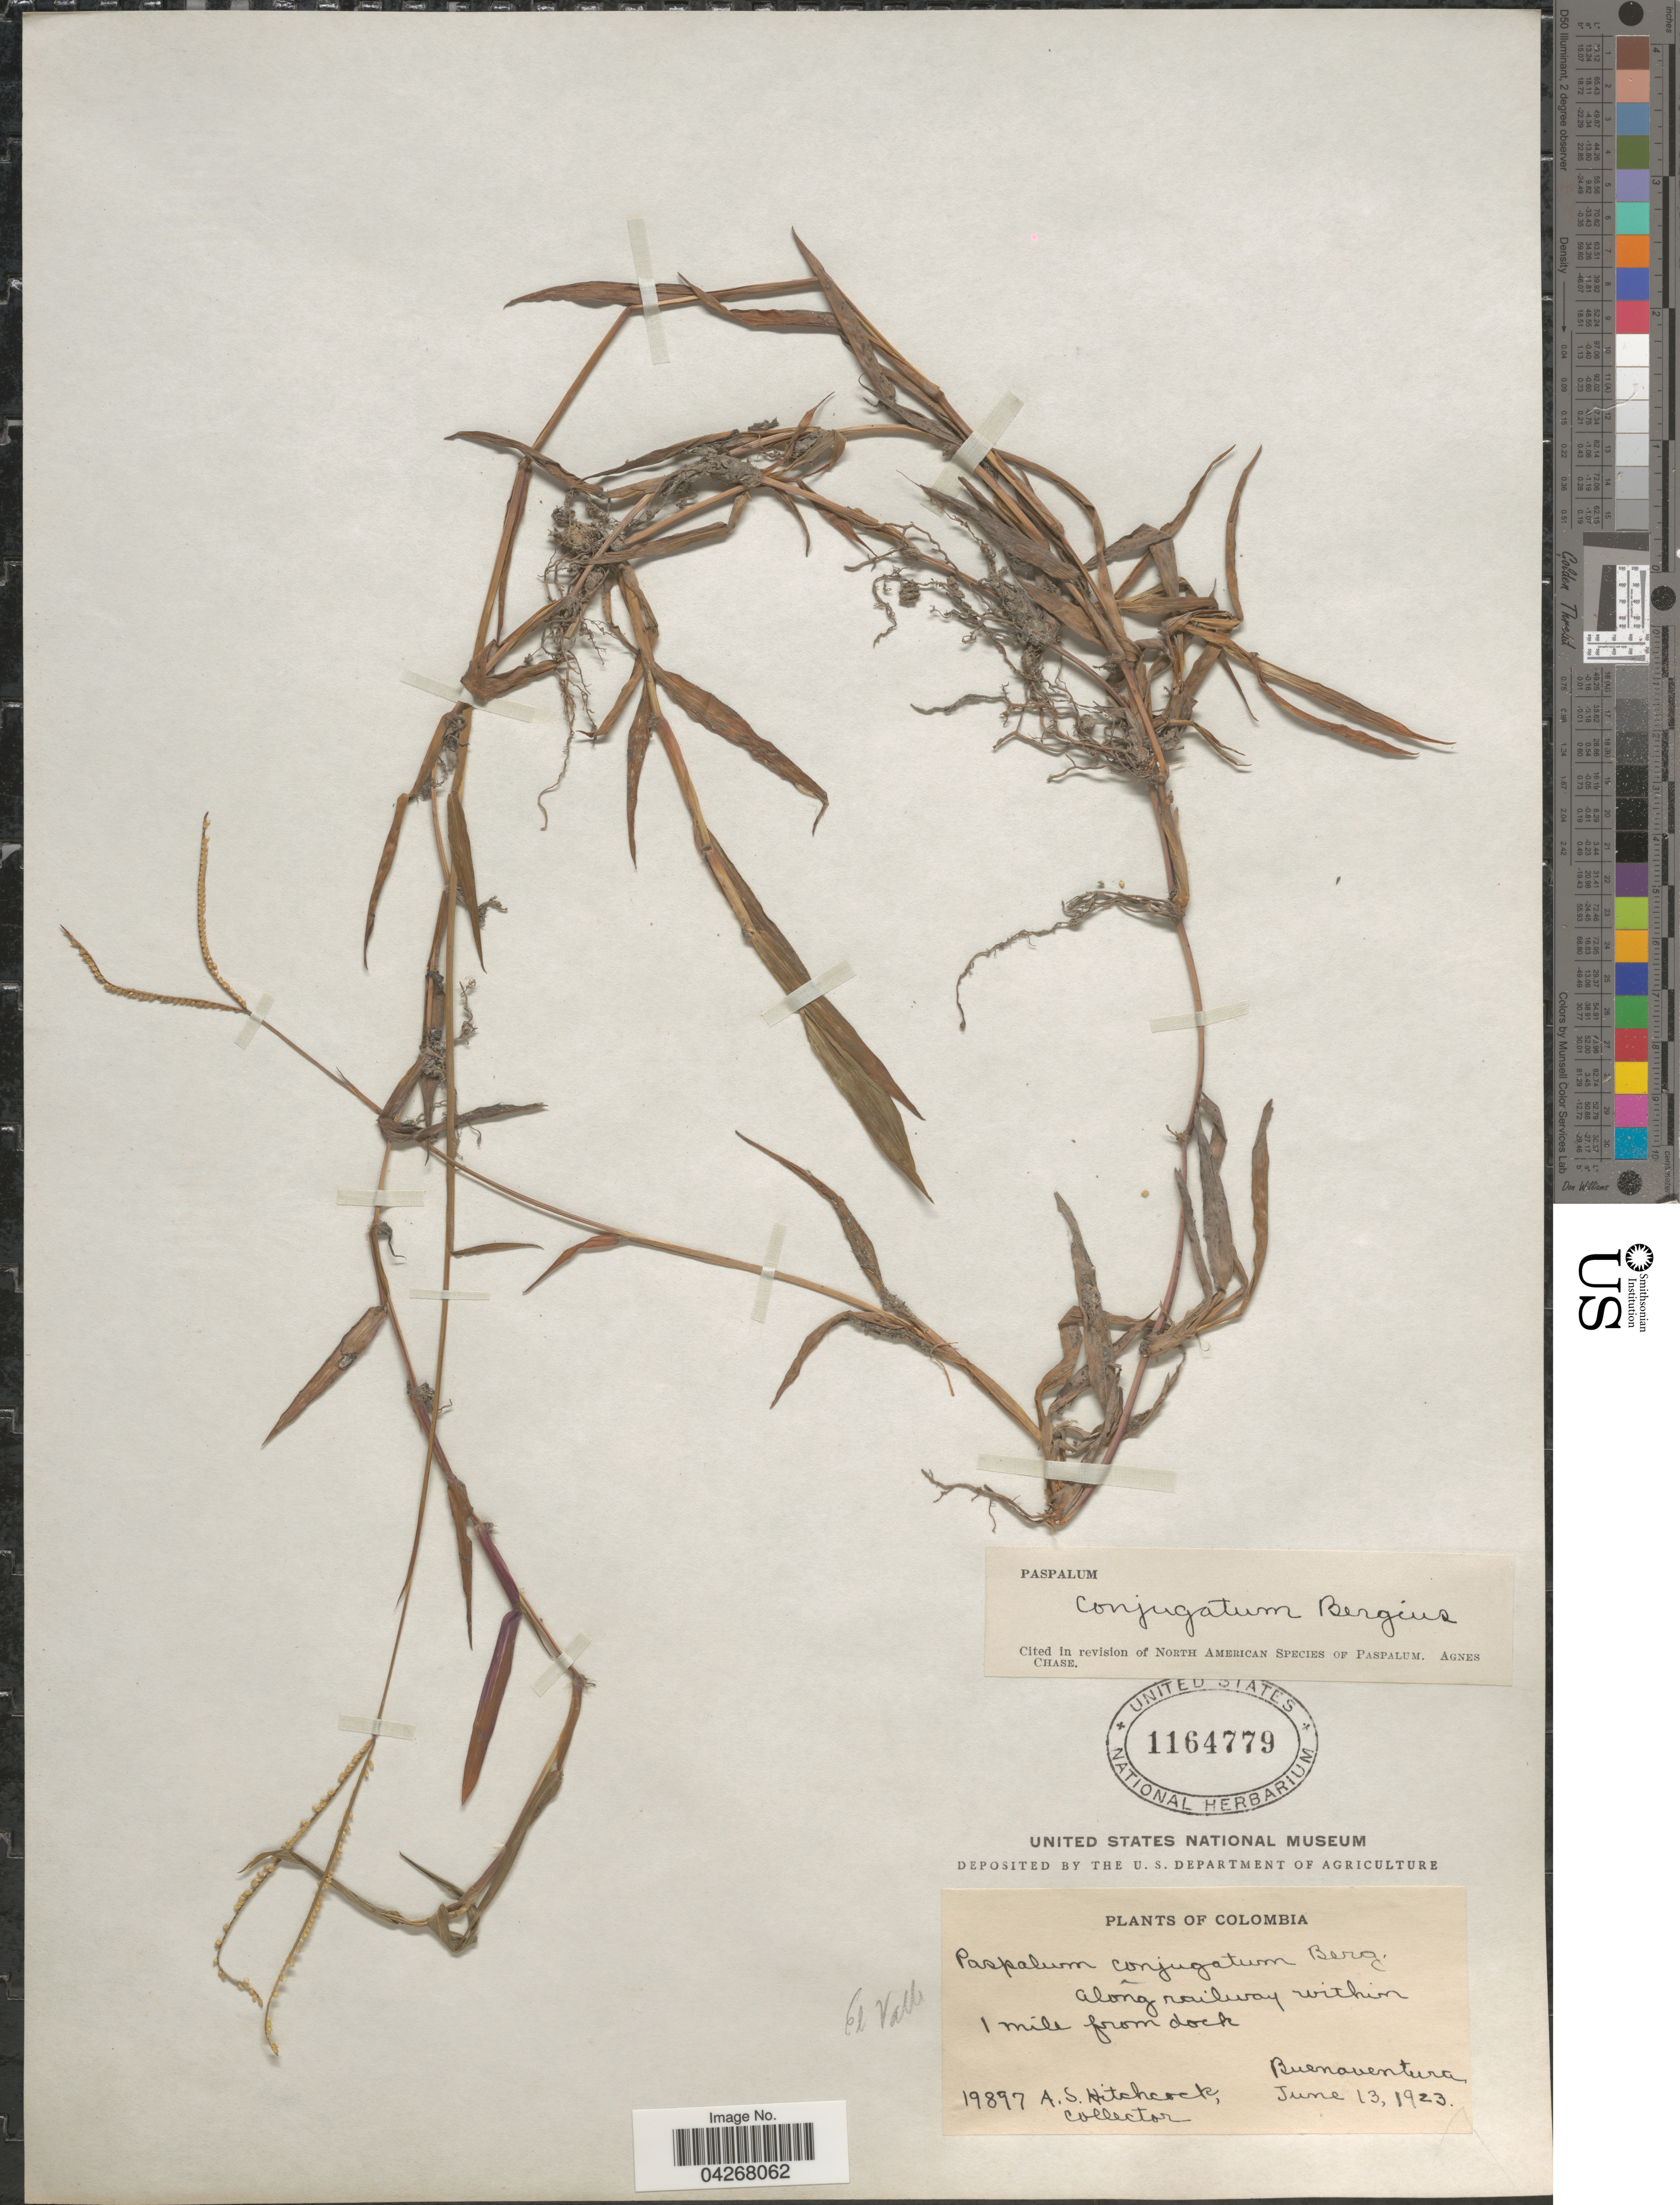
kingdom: Plantae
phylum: Tracheophyta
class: Liliopsida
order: Poales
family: Poaceae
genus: Paspalum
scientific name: Paspalum conjugatum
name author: P.J. Bergius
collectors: A. S. Hitchcock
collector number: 19897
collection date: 1923-06-13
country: Colombia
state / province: Valle del Cauca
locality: Along railway within 1 mile from dock. Buenaventura. El Valle.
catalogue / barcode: US 1164779